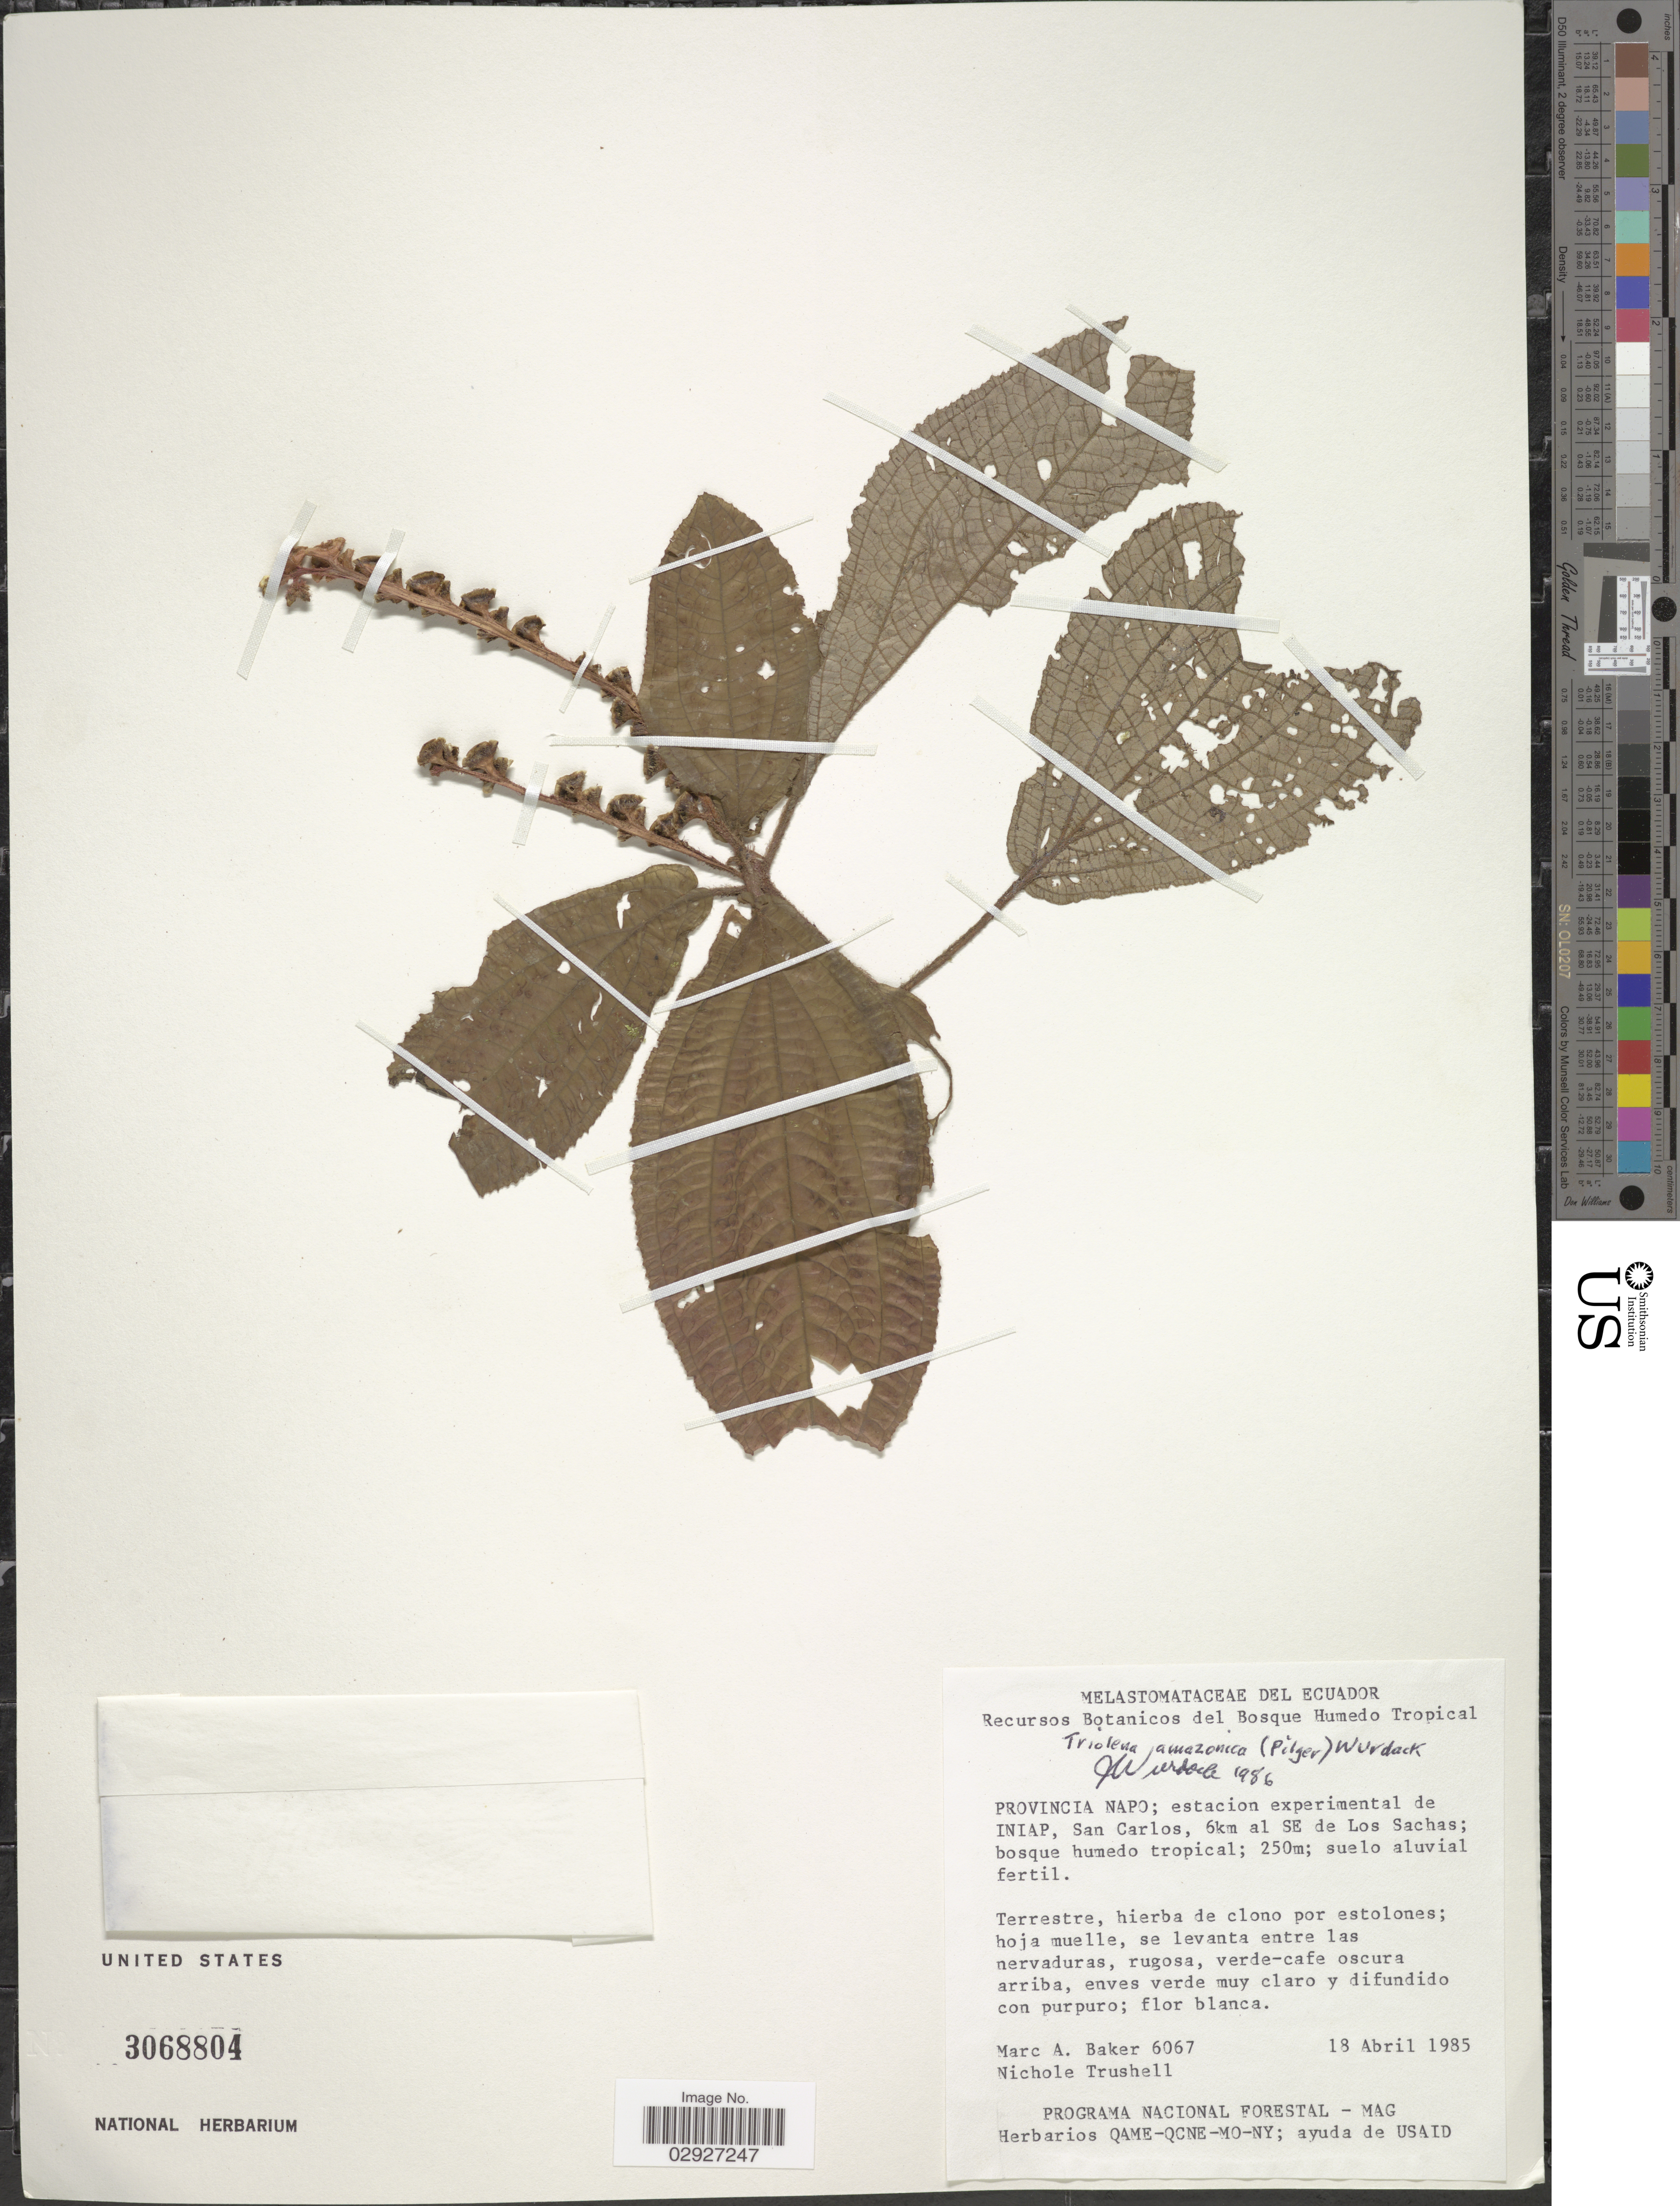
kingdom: Plantae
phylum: Tracheophyta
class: Magnoliopsida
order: Myrtales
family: Melastomataceae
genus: Triolena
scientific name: Triolena amazonica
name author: (Pilg.)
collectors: M. A. Baker & N. Trushell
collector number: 6067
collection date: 1985-04-18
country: Ecuador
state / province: Napo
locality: Estacion experimental de INIAP, San Carlos, 6km al SE de Los Sachas.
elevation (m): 250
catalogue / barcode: US 3068804